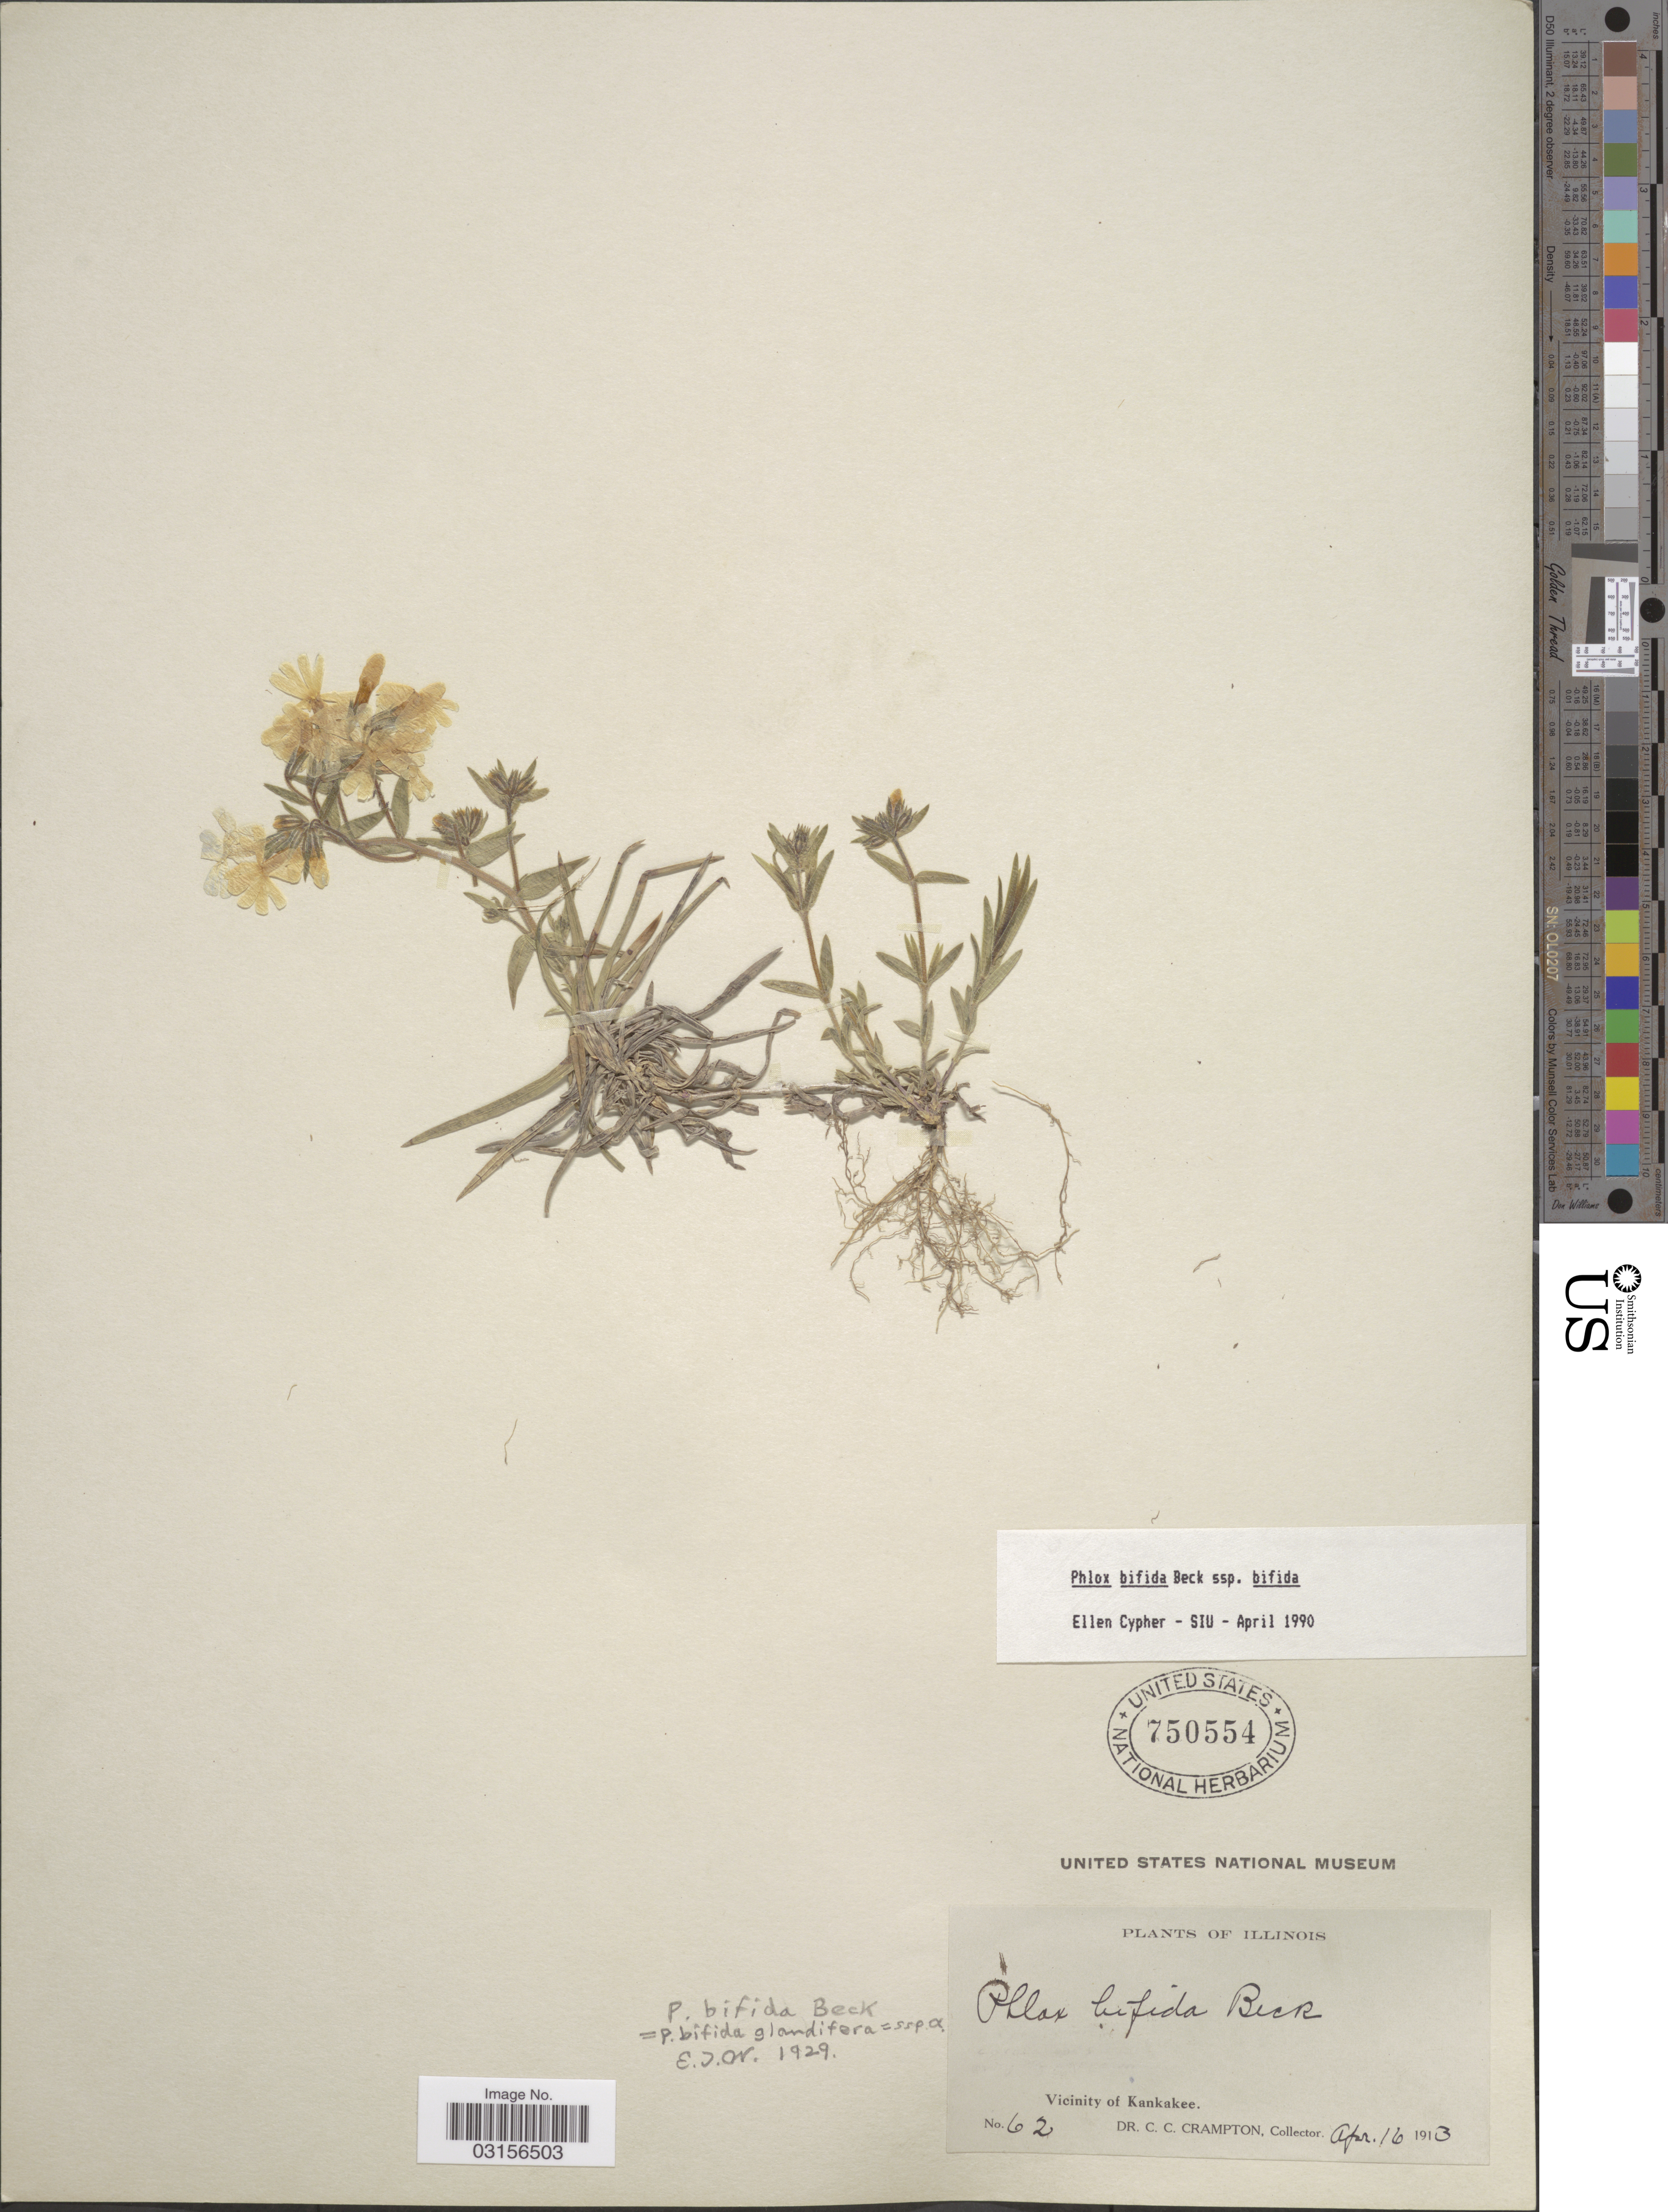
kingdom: Plantae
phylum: Tracheophyta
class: Magnoliopsida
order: Ericales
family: Polemoniaceae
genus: Phlox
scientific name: Phlox bifida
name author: L.C. Beck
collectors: C. Crampton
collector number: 62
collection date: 1913-04-16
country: United States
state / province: Illinois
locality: Vicinity of Kankakee.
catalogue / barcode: US 750554